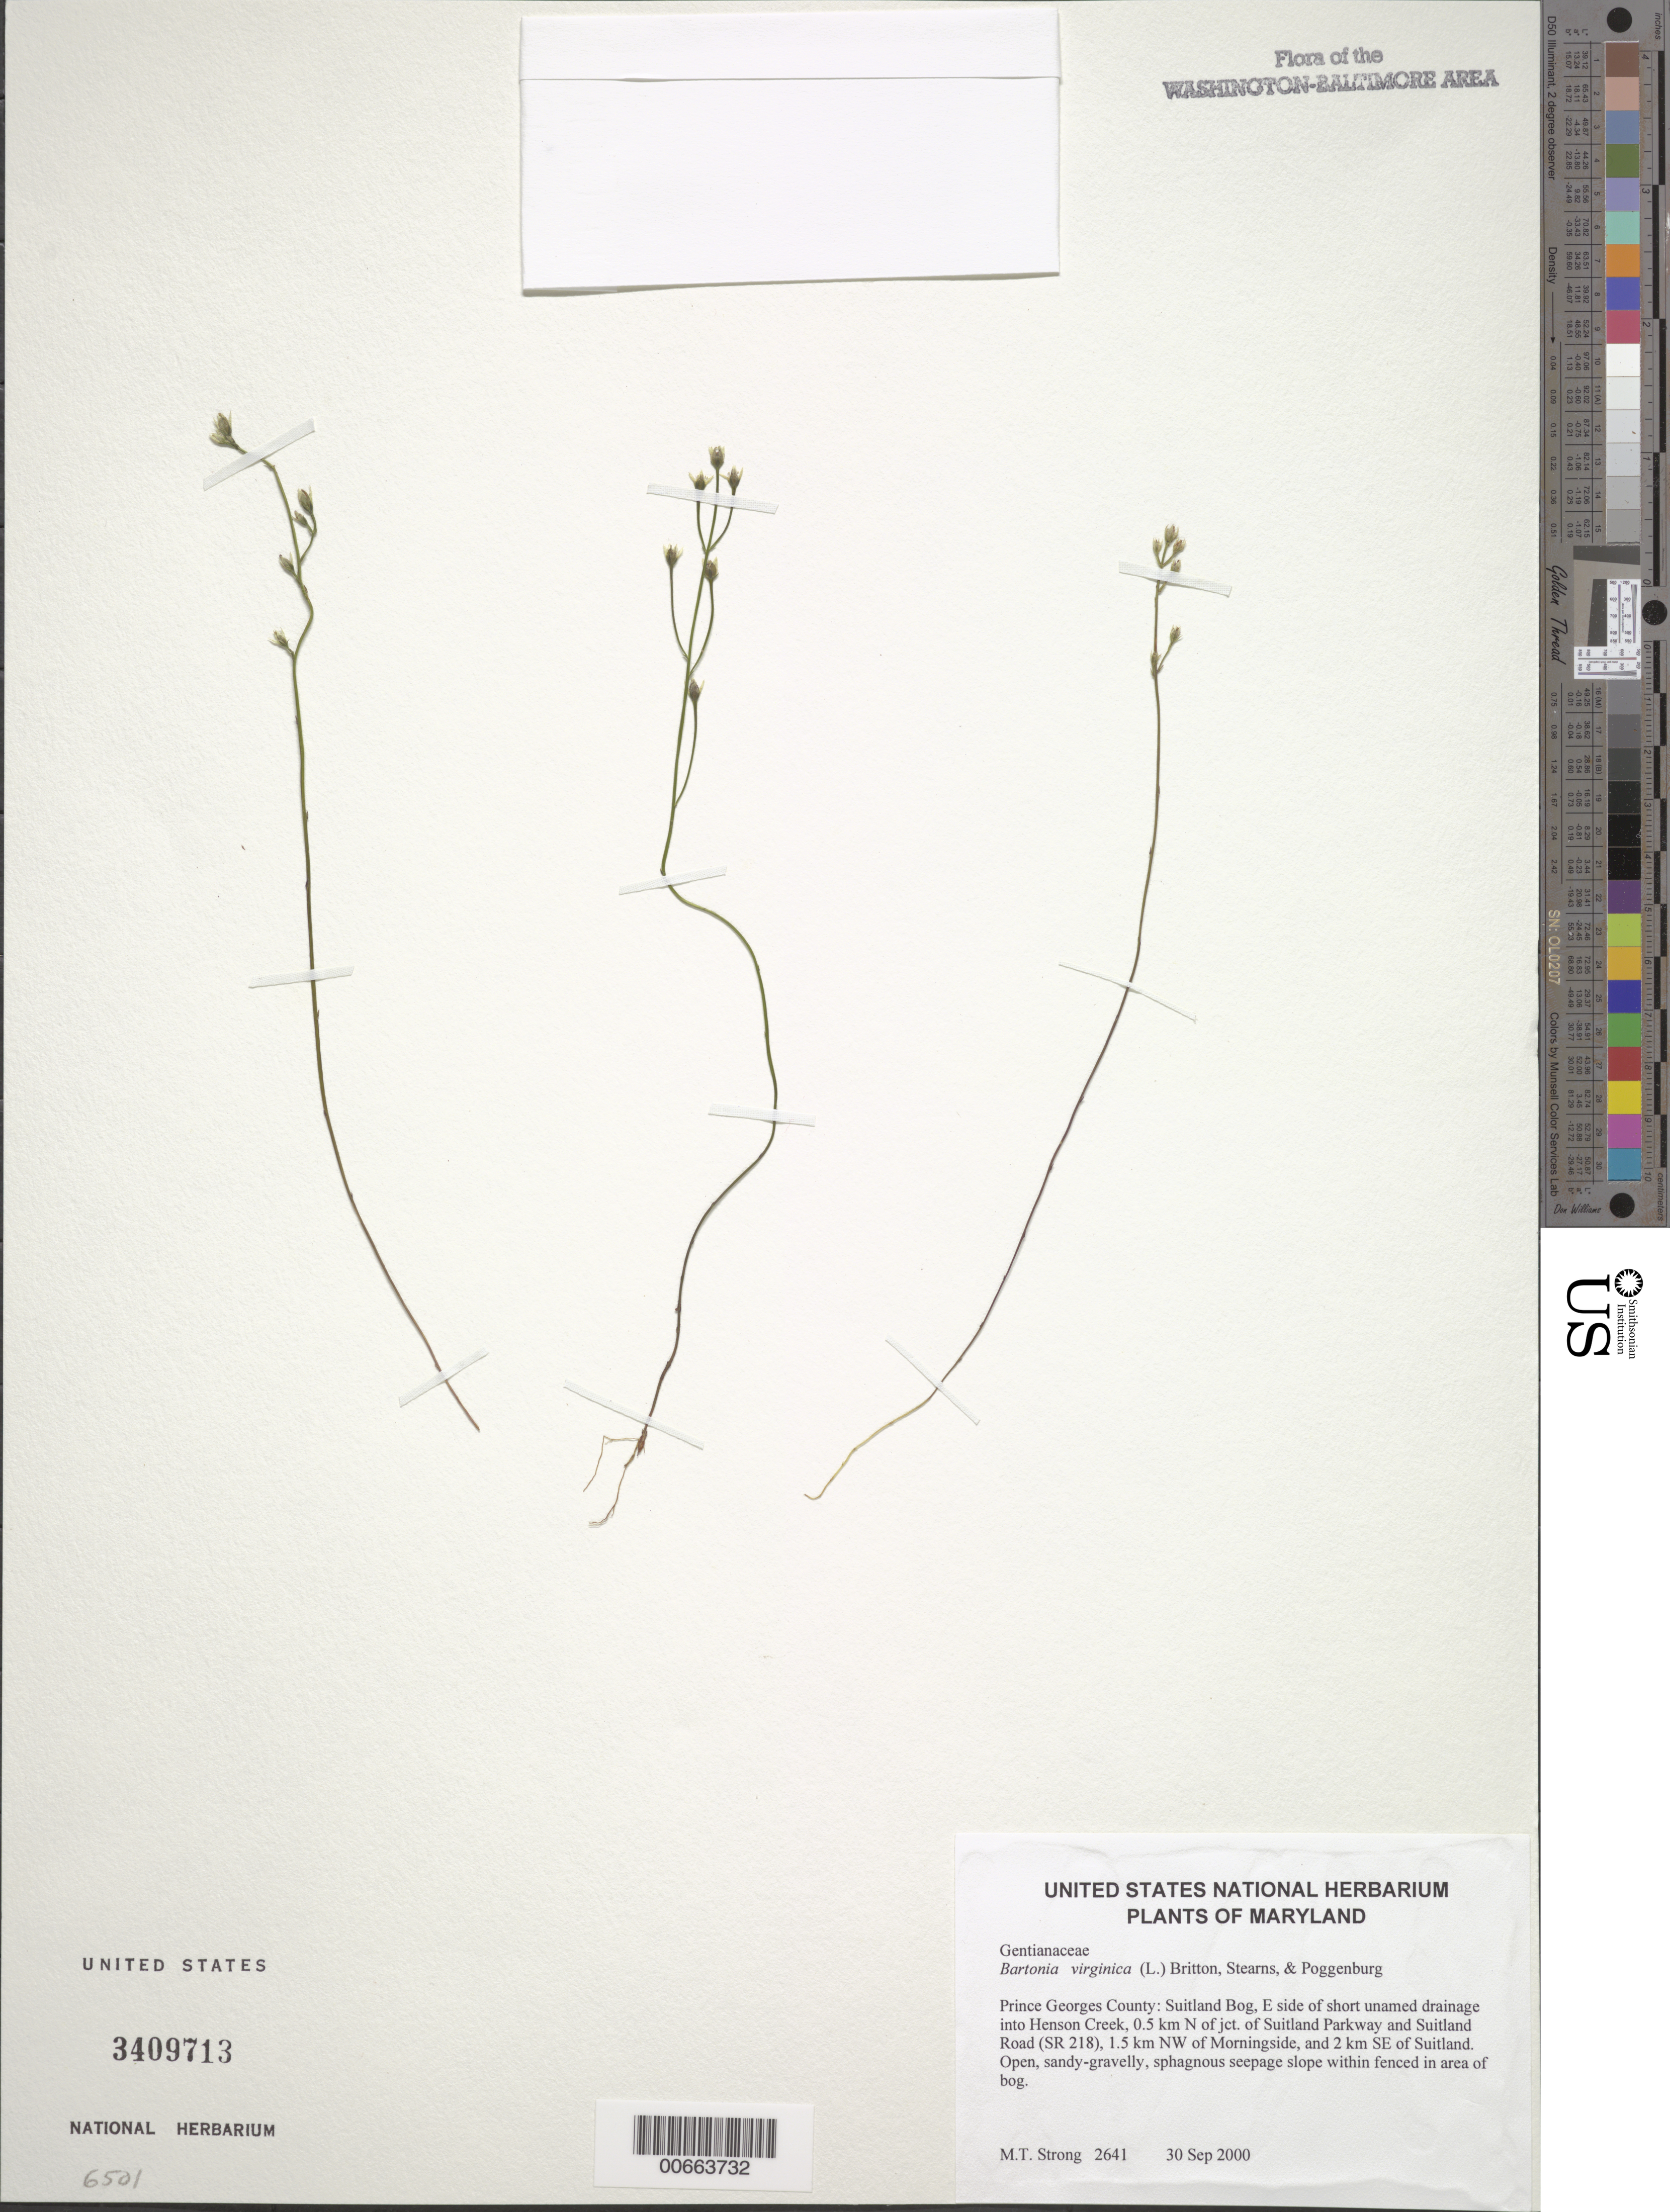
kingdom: Plantae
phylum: Tracheophyta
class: Magnoliopsida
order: Gentianales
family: Gentianaceae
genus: Bartonia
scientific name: Bartonia virginica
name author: (L.) Britton, Stearns & Poggenb.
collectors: M. T. Strong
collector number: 2641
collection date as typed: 30 Sep 2000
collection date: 2000-09-30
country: United States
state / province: Maryland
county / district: Prince George's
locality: Suitland Bog, E side of short unamed drainage into Henson Creek, 0.5 km N of jct. of Suitland Parkway and Suitland Road (SR 218), 1.5 km NW of Morningside, and 2 km SE of Suitland.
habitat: Open, gravelly, sphagnous seepage slope within fenced in area of bog.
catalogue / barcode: US 3409713